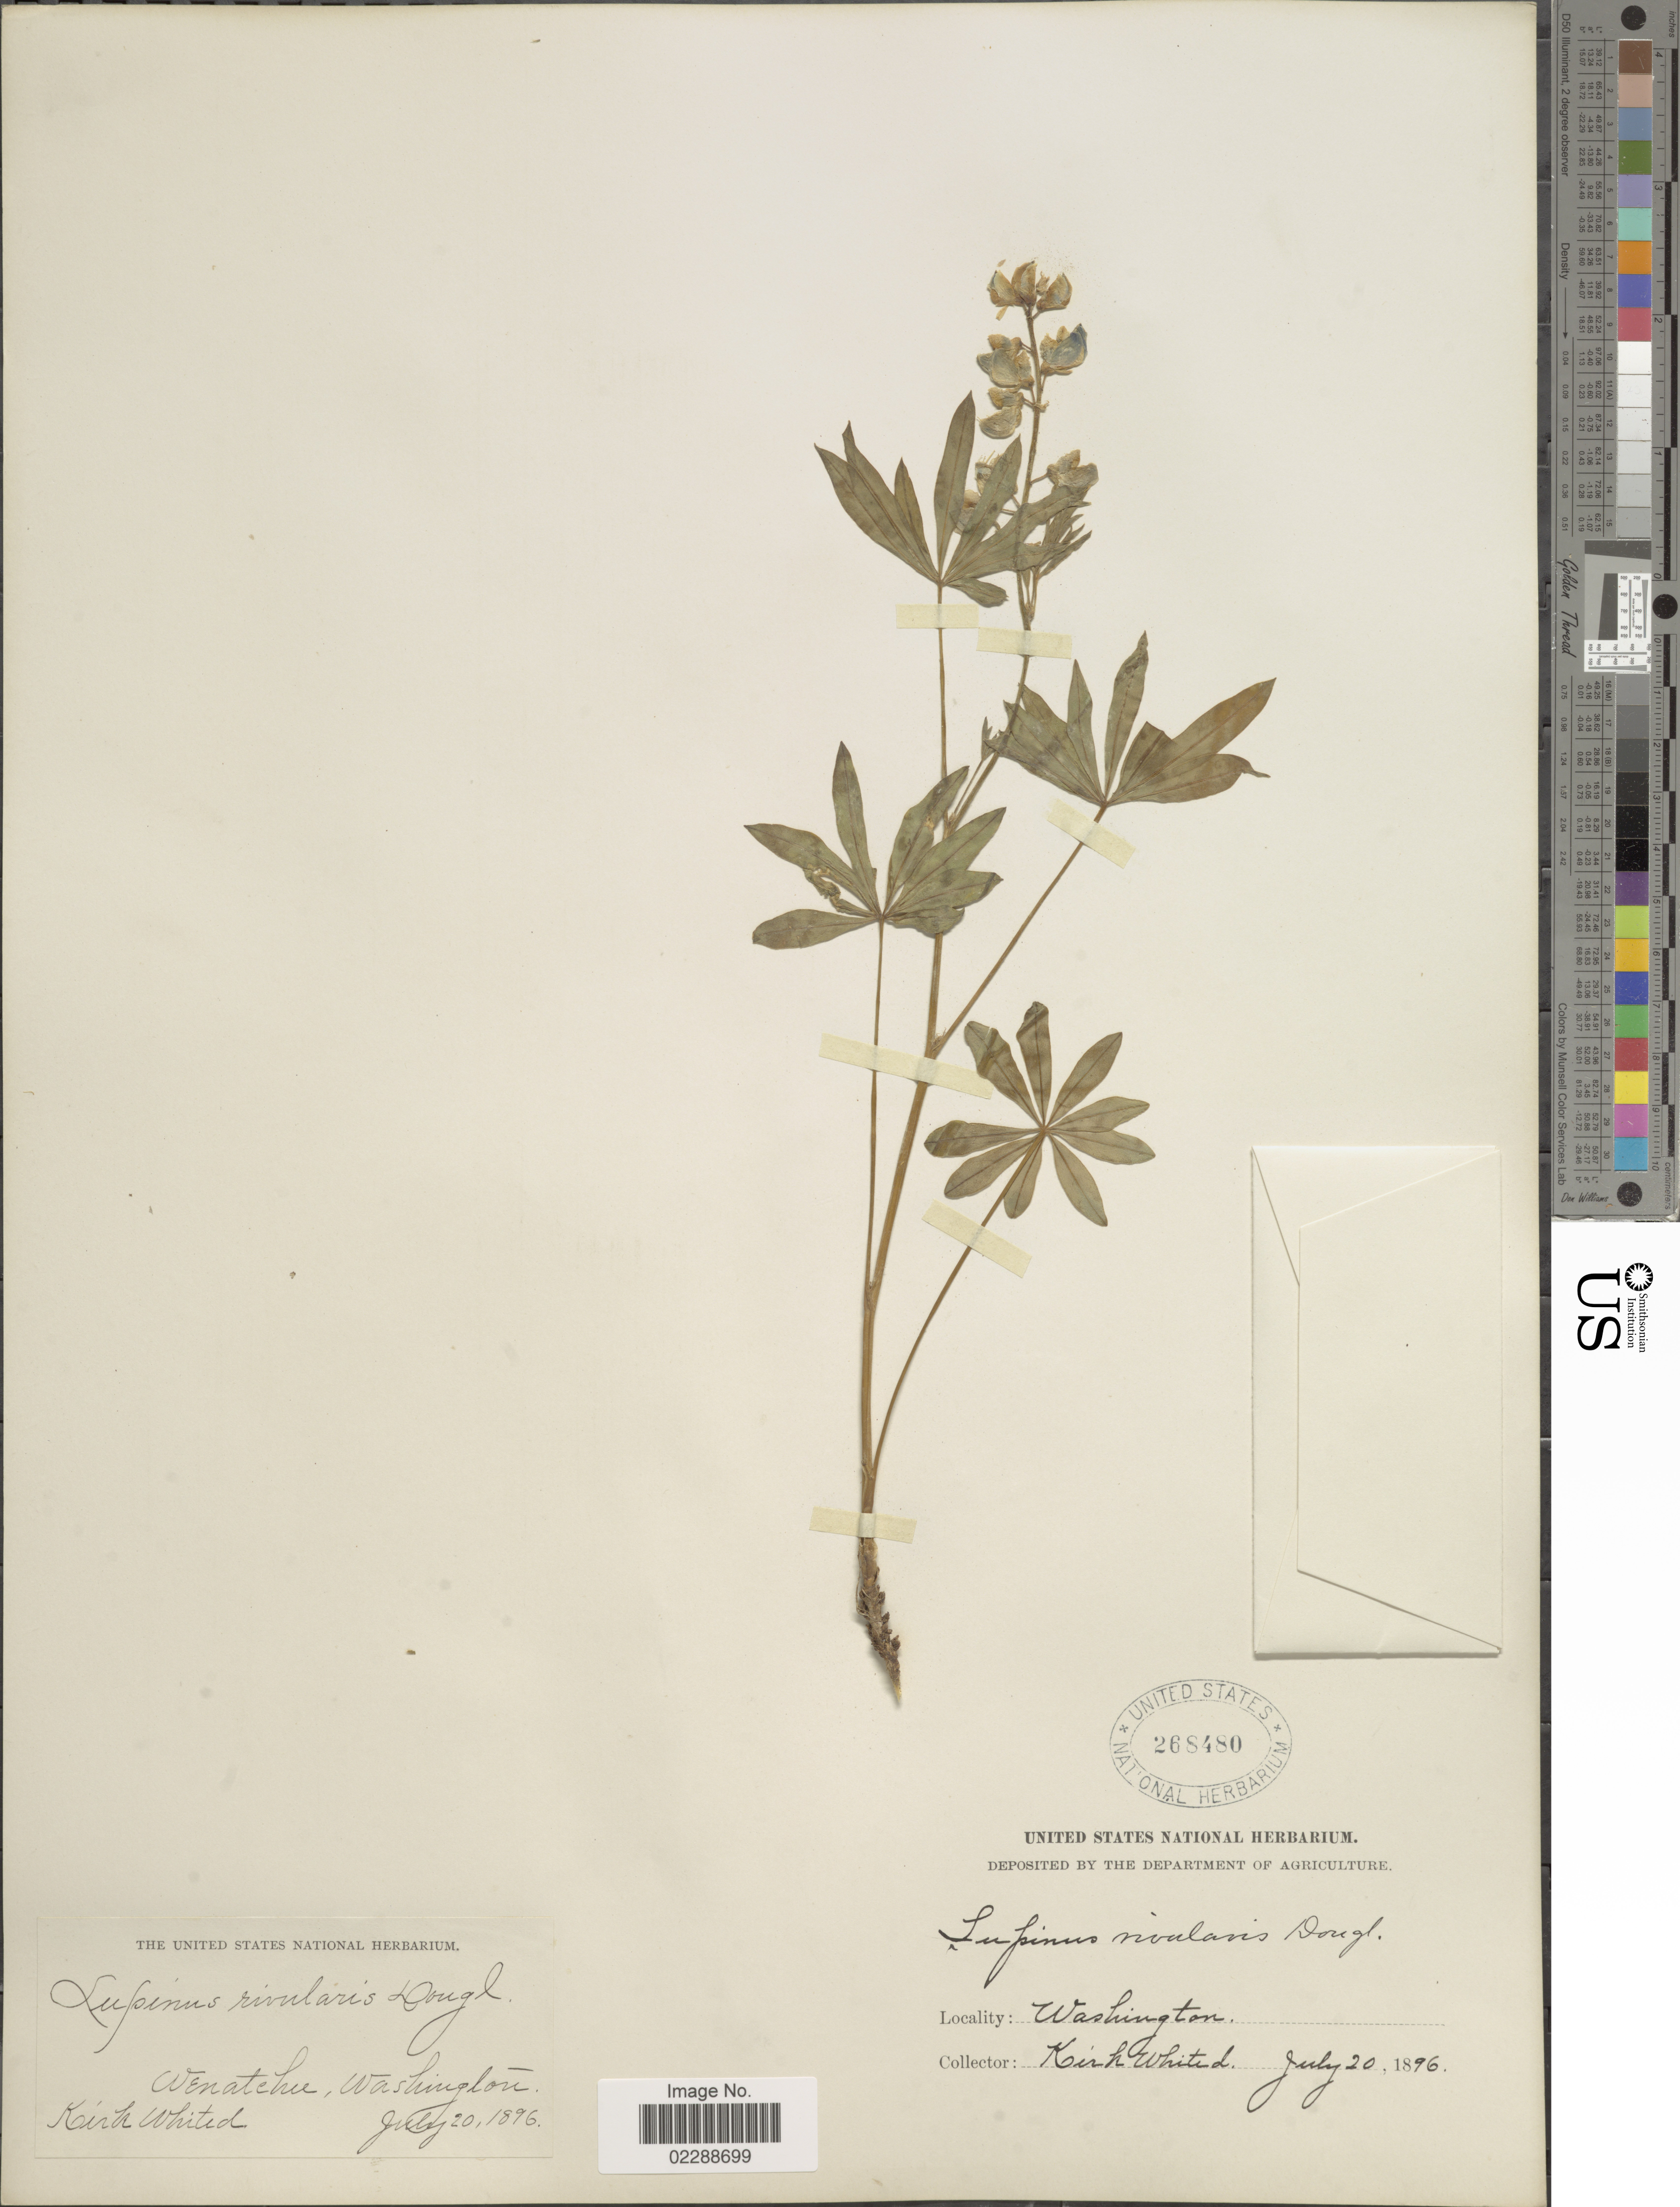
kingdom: Plantae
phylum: Tracheophyta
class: Magnoliopsida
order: Fabales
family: Fabaceae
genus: Lupinus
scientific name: Lupinus sp.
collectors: K. Whited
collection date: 1896-07-20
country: United States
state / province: Washington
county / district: Chelan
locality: Wenatchee, Washington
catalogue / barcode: US 268480